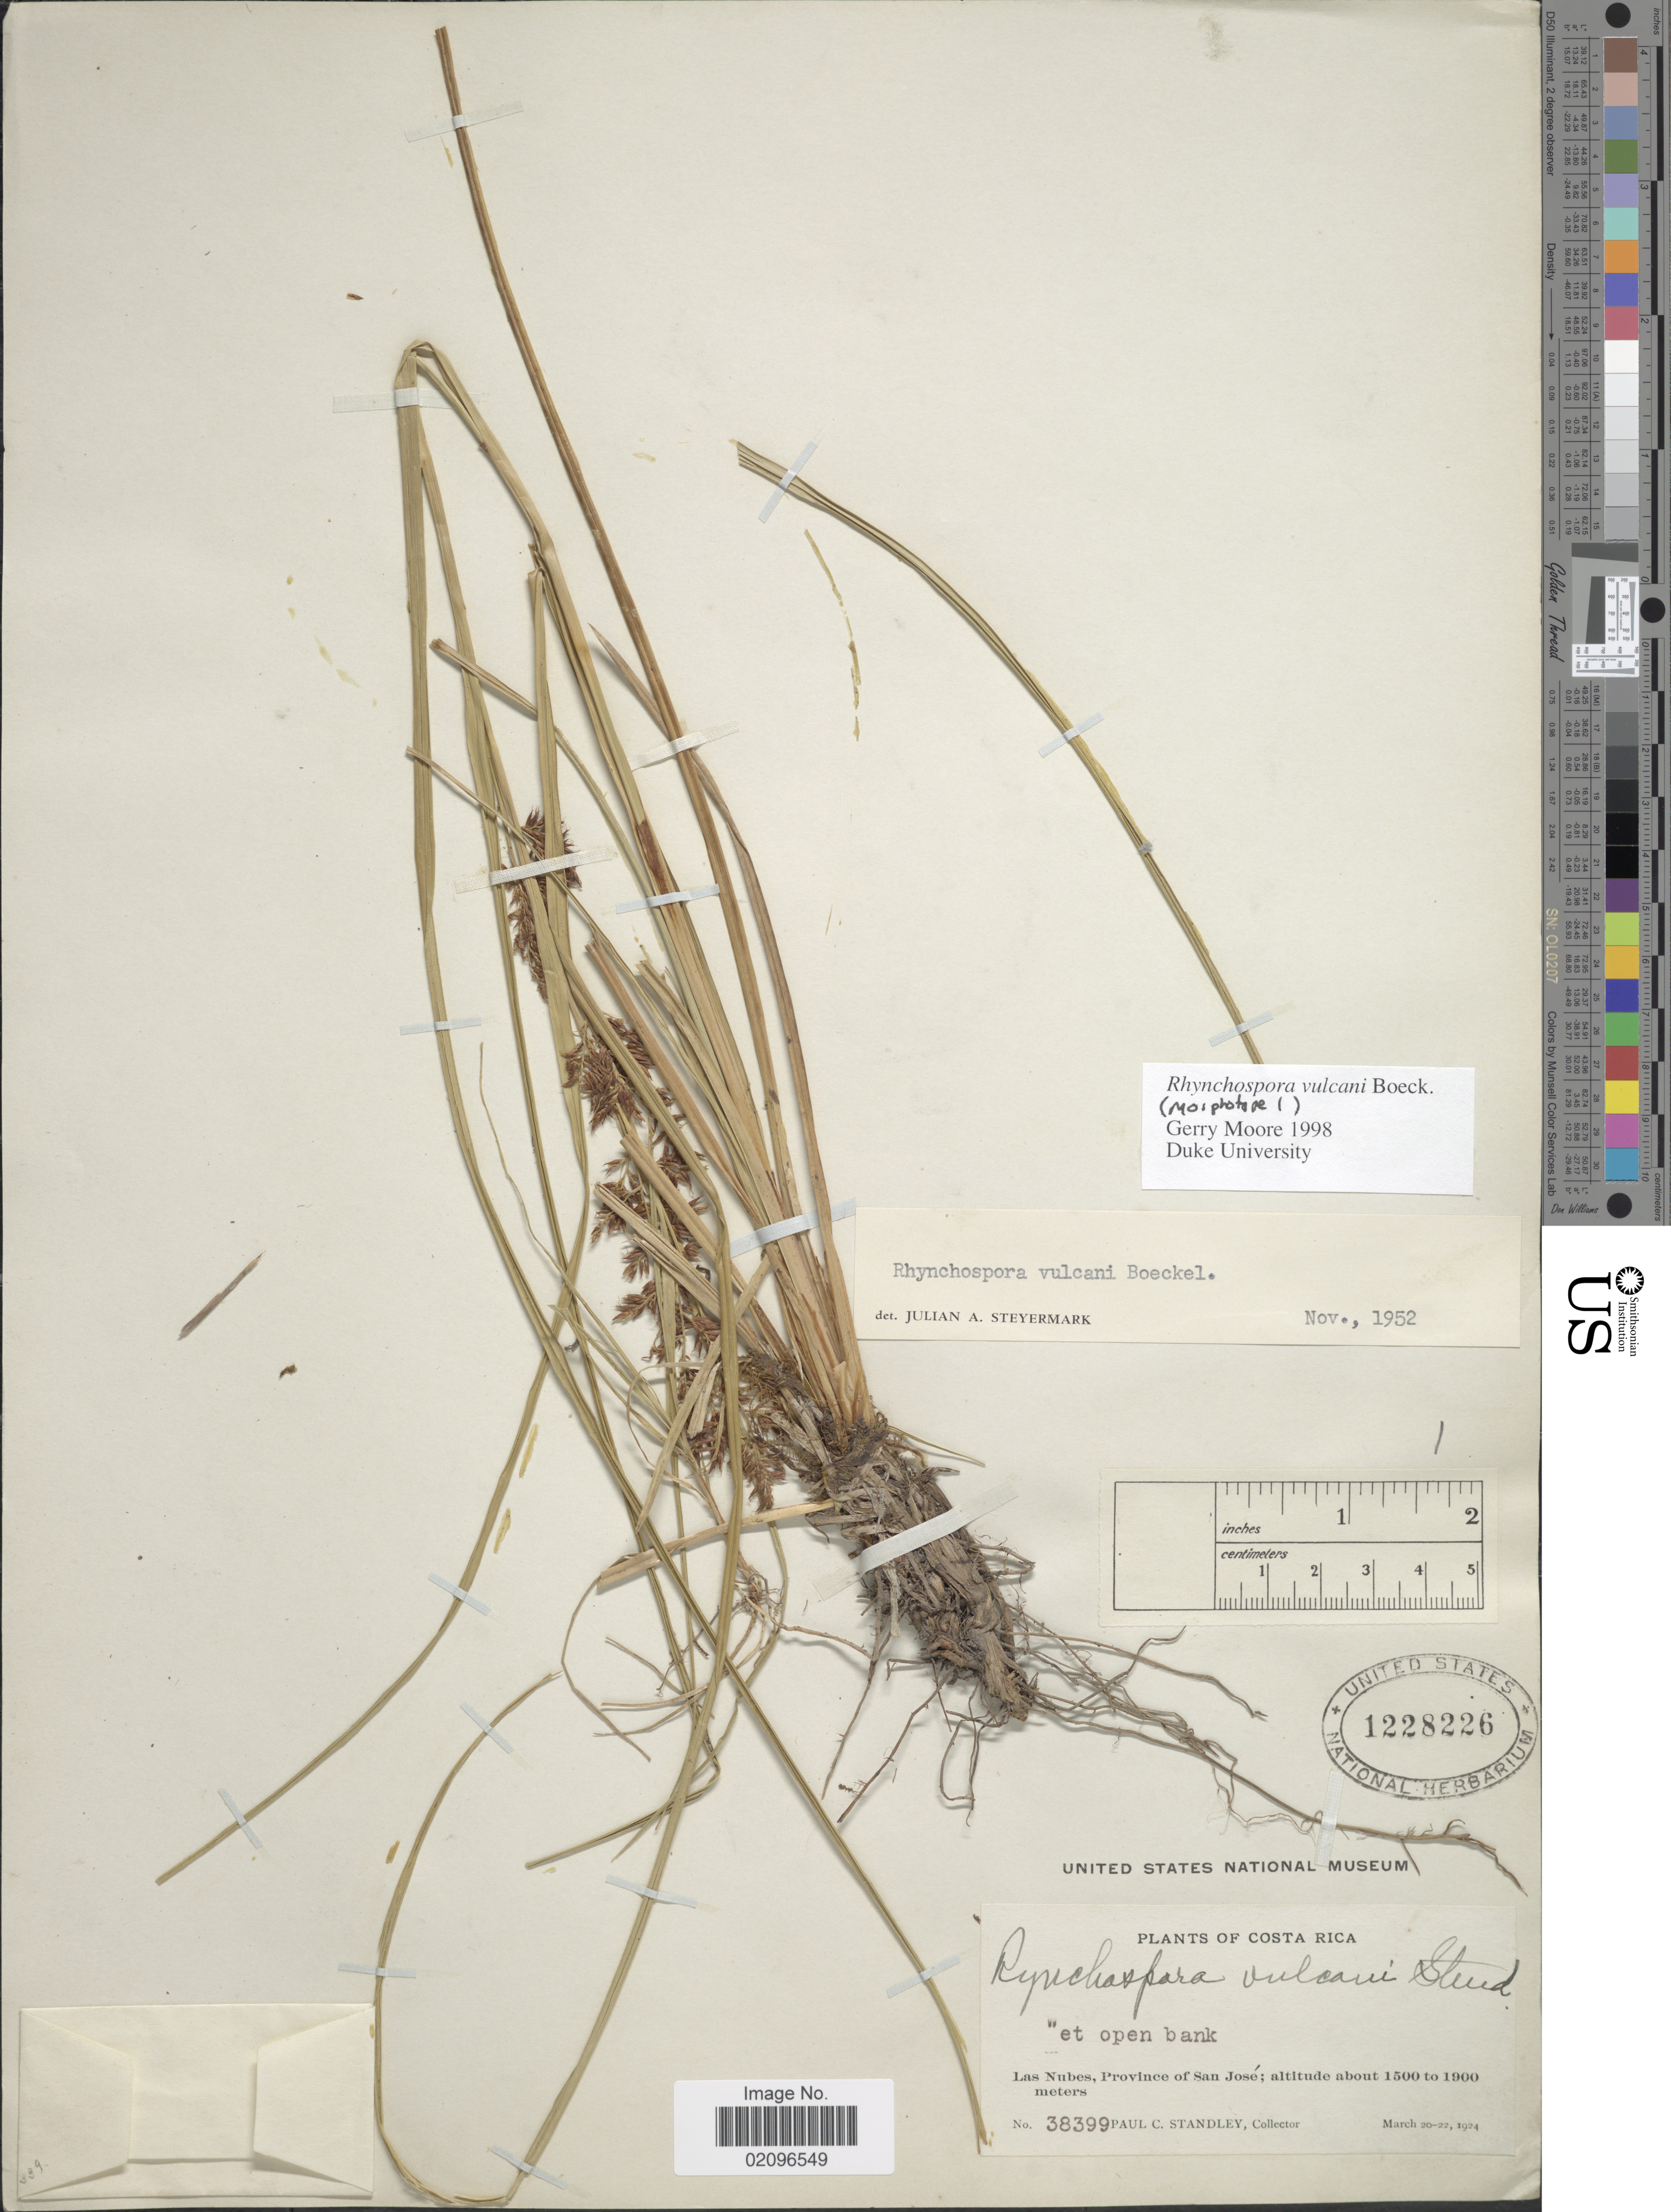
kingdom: Plantae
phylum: Tracheophyta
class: Liliopsida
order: Poales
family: Cyperaceae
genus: Rhynchospora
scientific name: Rhynchospora vulcani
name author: Boeckeler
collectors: P. C. Standley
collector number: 38399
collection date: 1924-03-20/1924-03-22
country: Costa Rica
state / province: San José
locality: Las Nubes, Province of San Jose.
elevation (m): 1500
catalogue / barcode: US 1228226